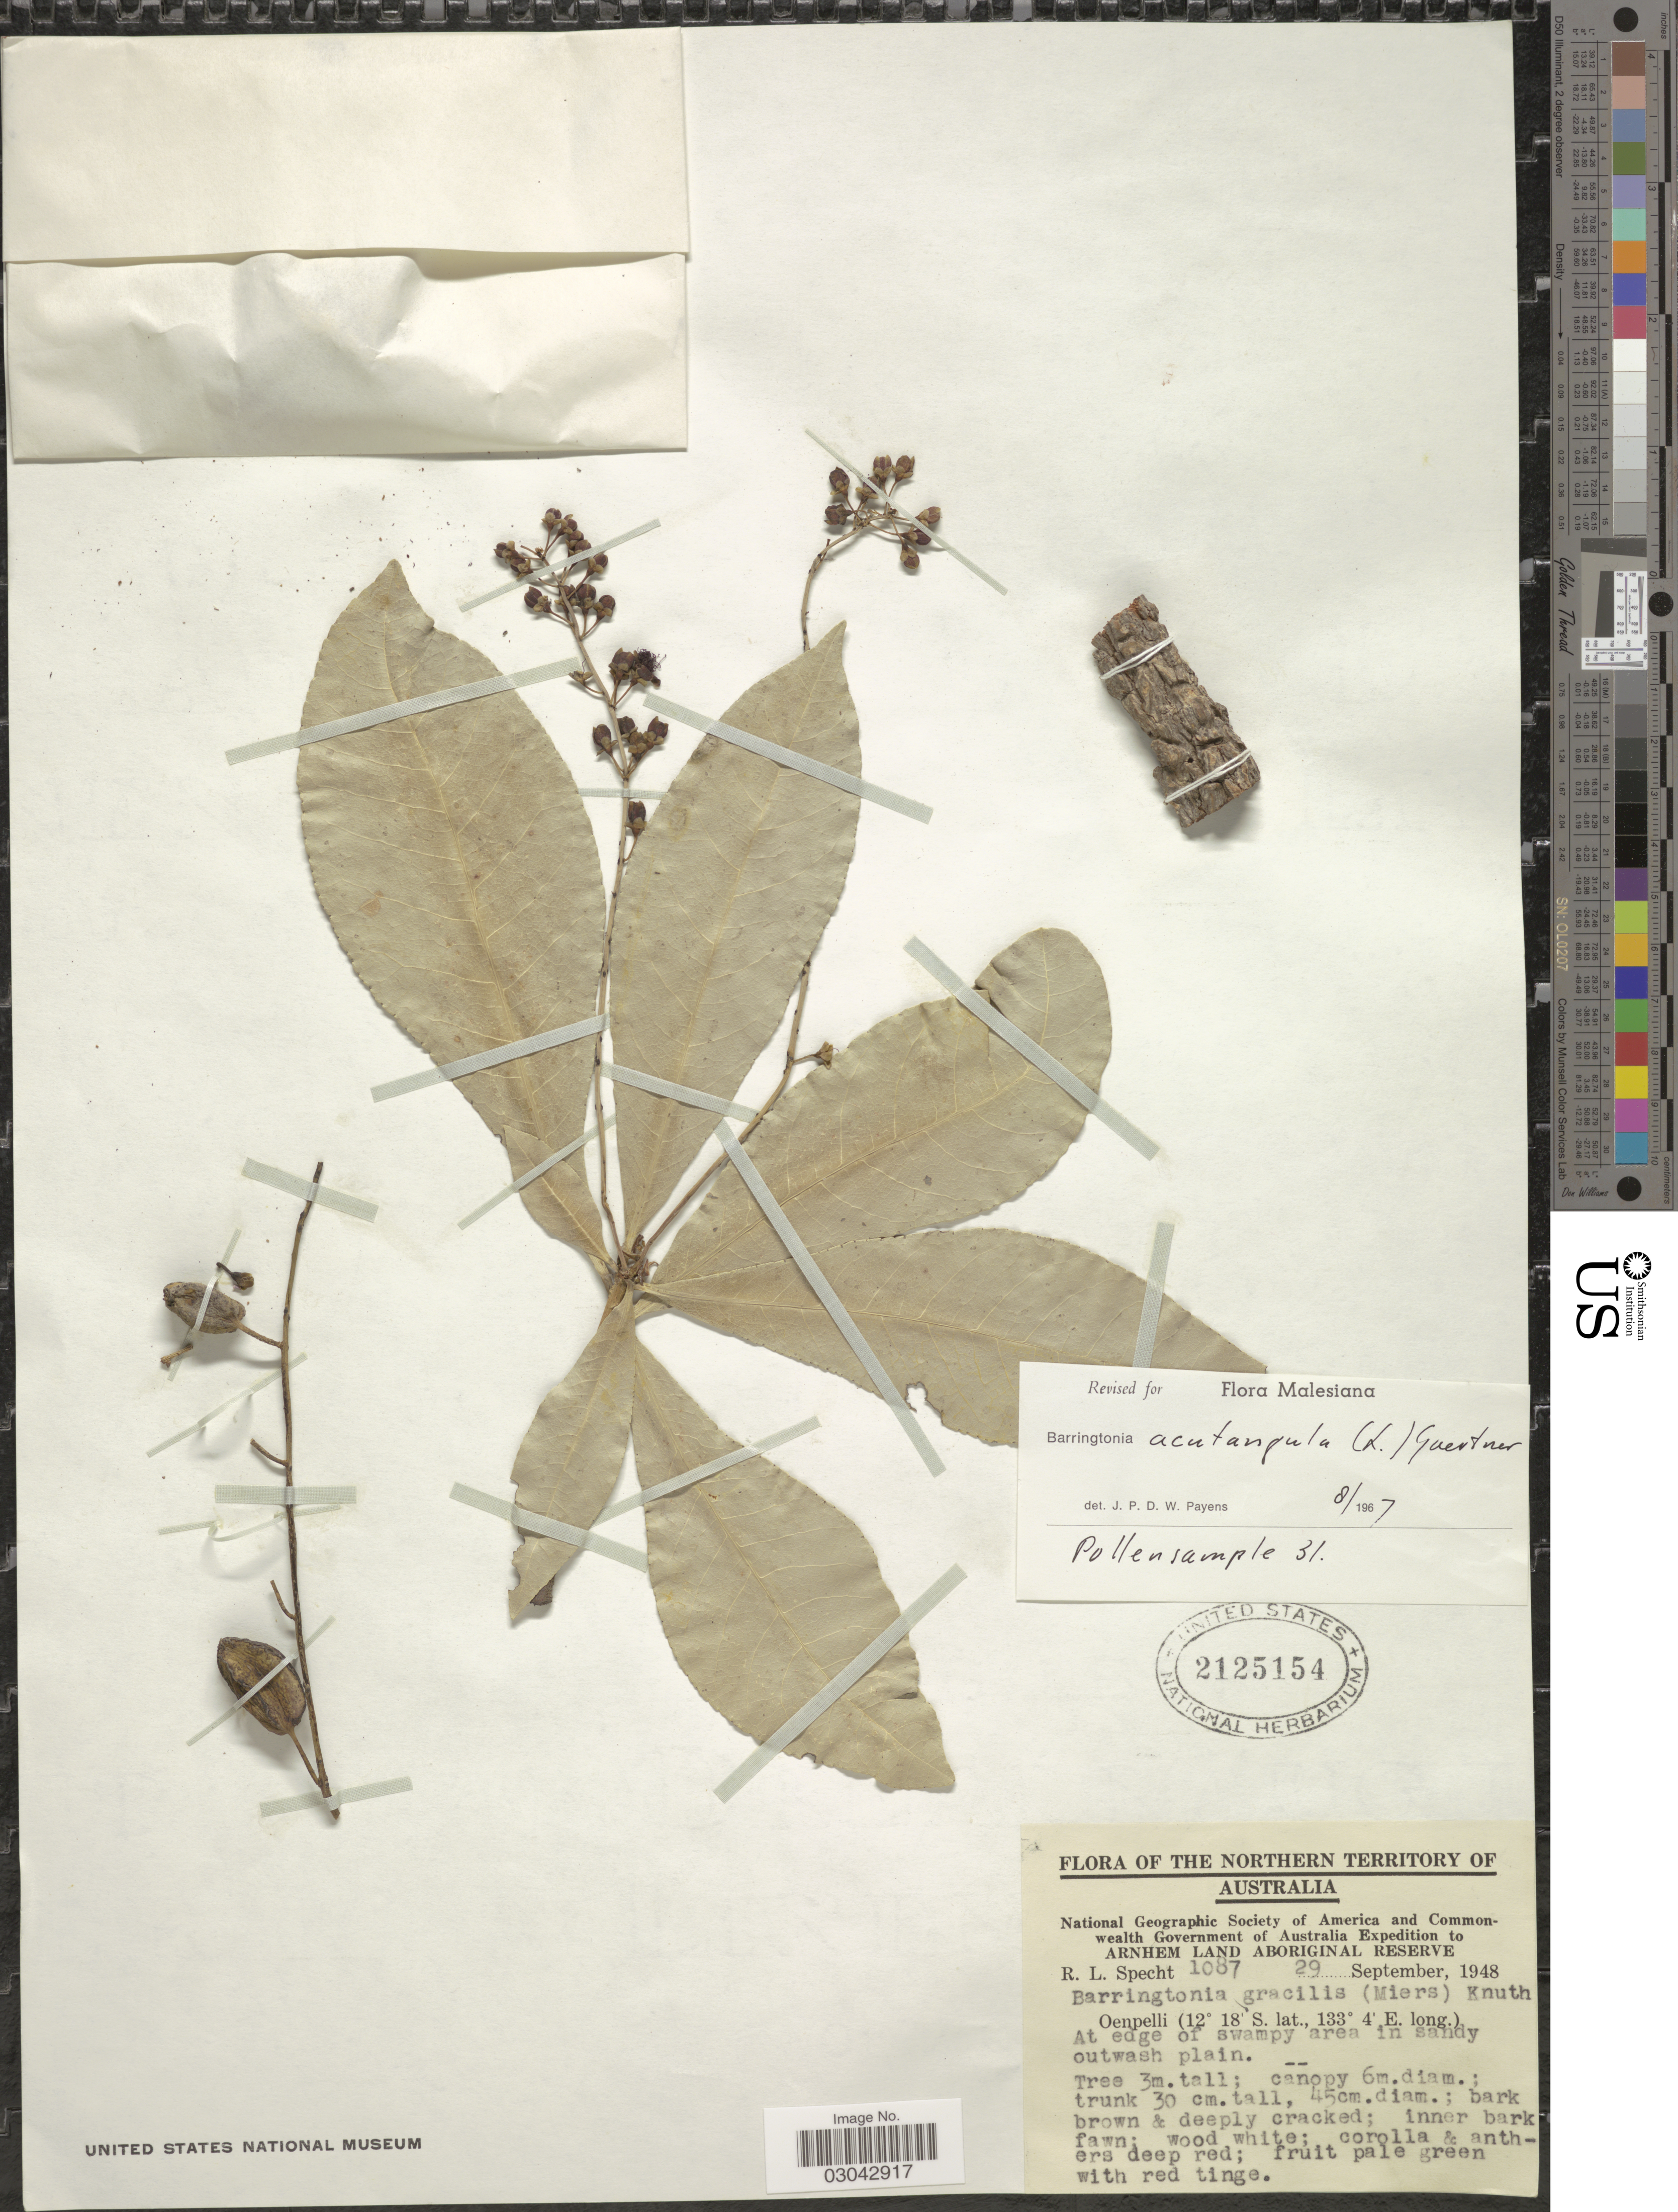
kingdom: Plantae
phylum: Tracheophyta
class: Magnoliopsida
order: Ericales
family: Lecythidaceae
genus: Barringtonia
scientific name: Barringtonia acutangula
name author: (L.) Gaertn.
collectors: R. L. Specht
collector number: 1087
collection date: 1948-09-29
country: Australia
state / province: Northern Territory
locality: Arnhem Land Aboriginal Reserve, Oenpelli.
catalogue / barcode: US 2125154